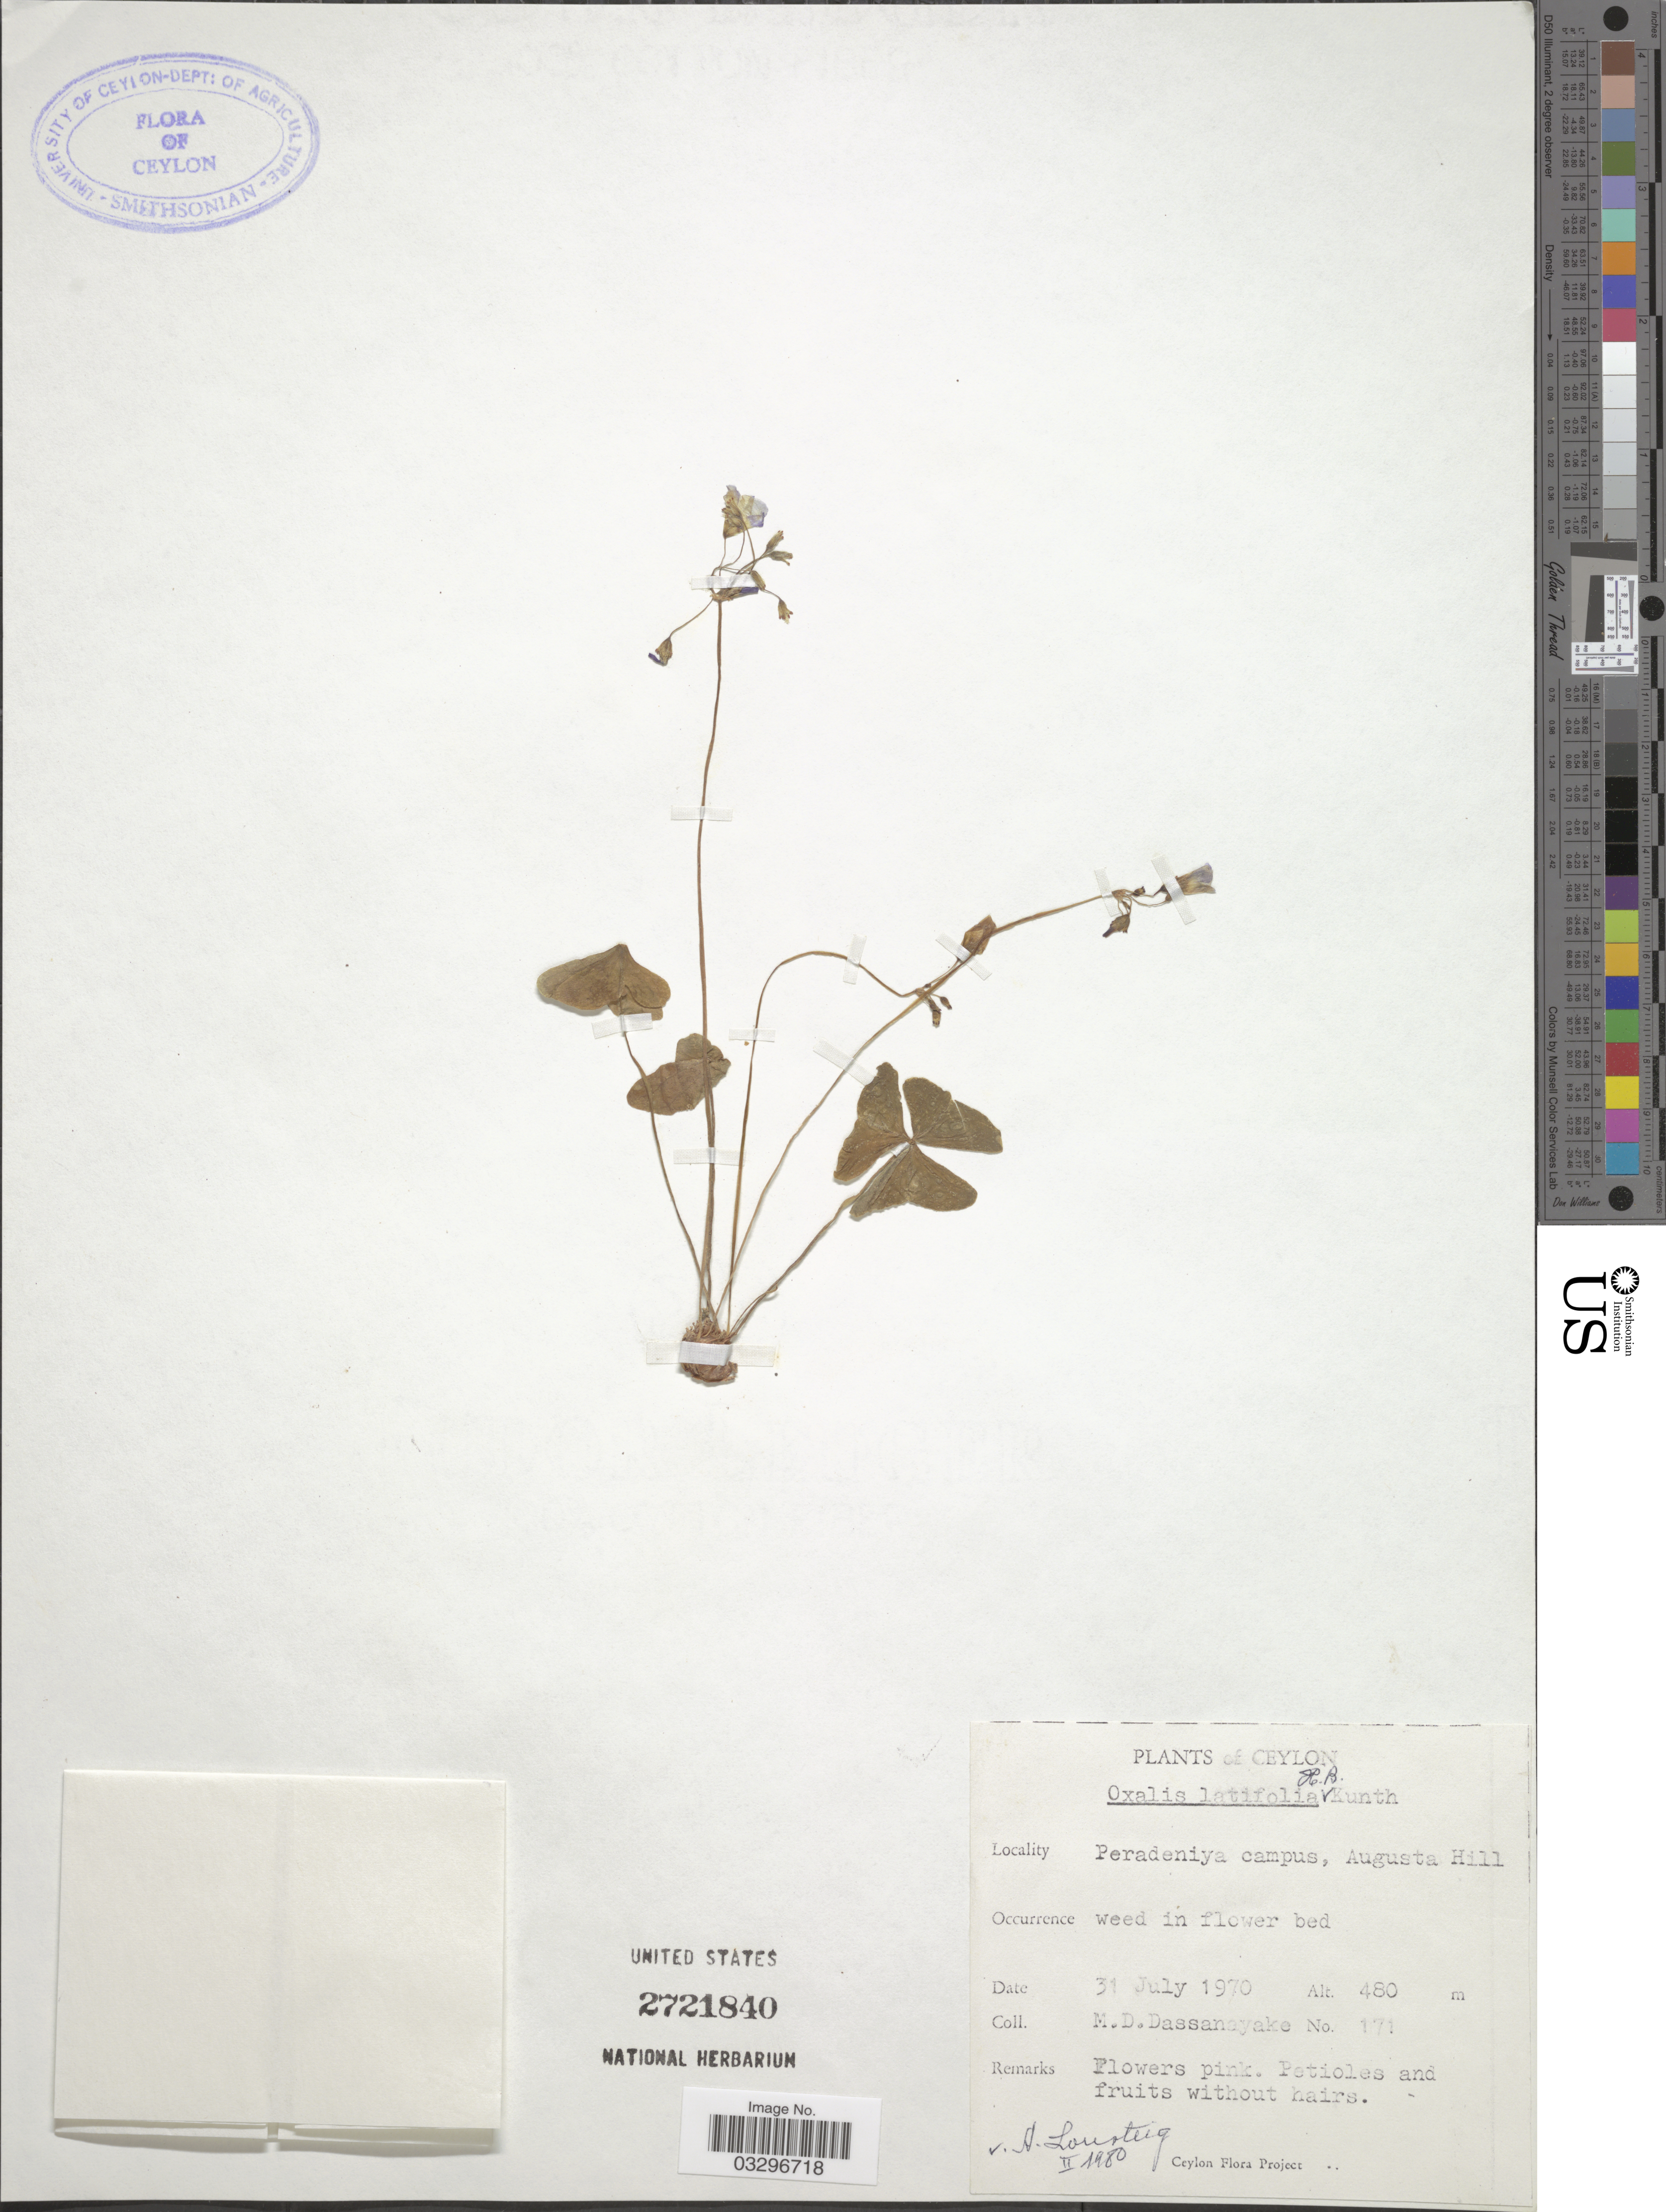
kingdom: Plantae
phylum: Tracheophyta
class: Magnoliopsida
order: Oxalidales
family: Oxalidaceae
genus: Oxalis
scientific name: Oxalis latifolia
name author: Kunth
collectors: M. D. Dassanayake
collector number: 171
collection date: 1970-07-31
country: Sri Lanka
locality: Ceylon, Peradeniya campus, Augsuta Hill.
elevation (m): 480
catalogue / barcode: US 2721840